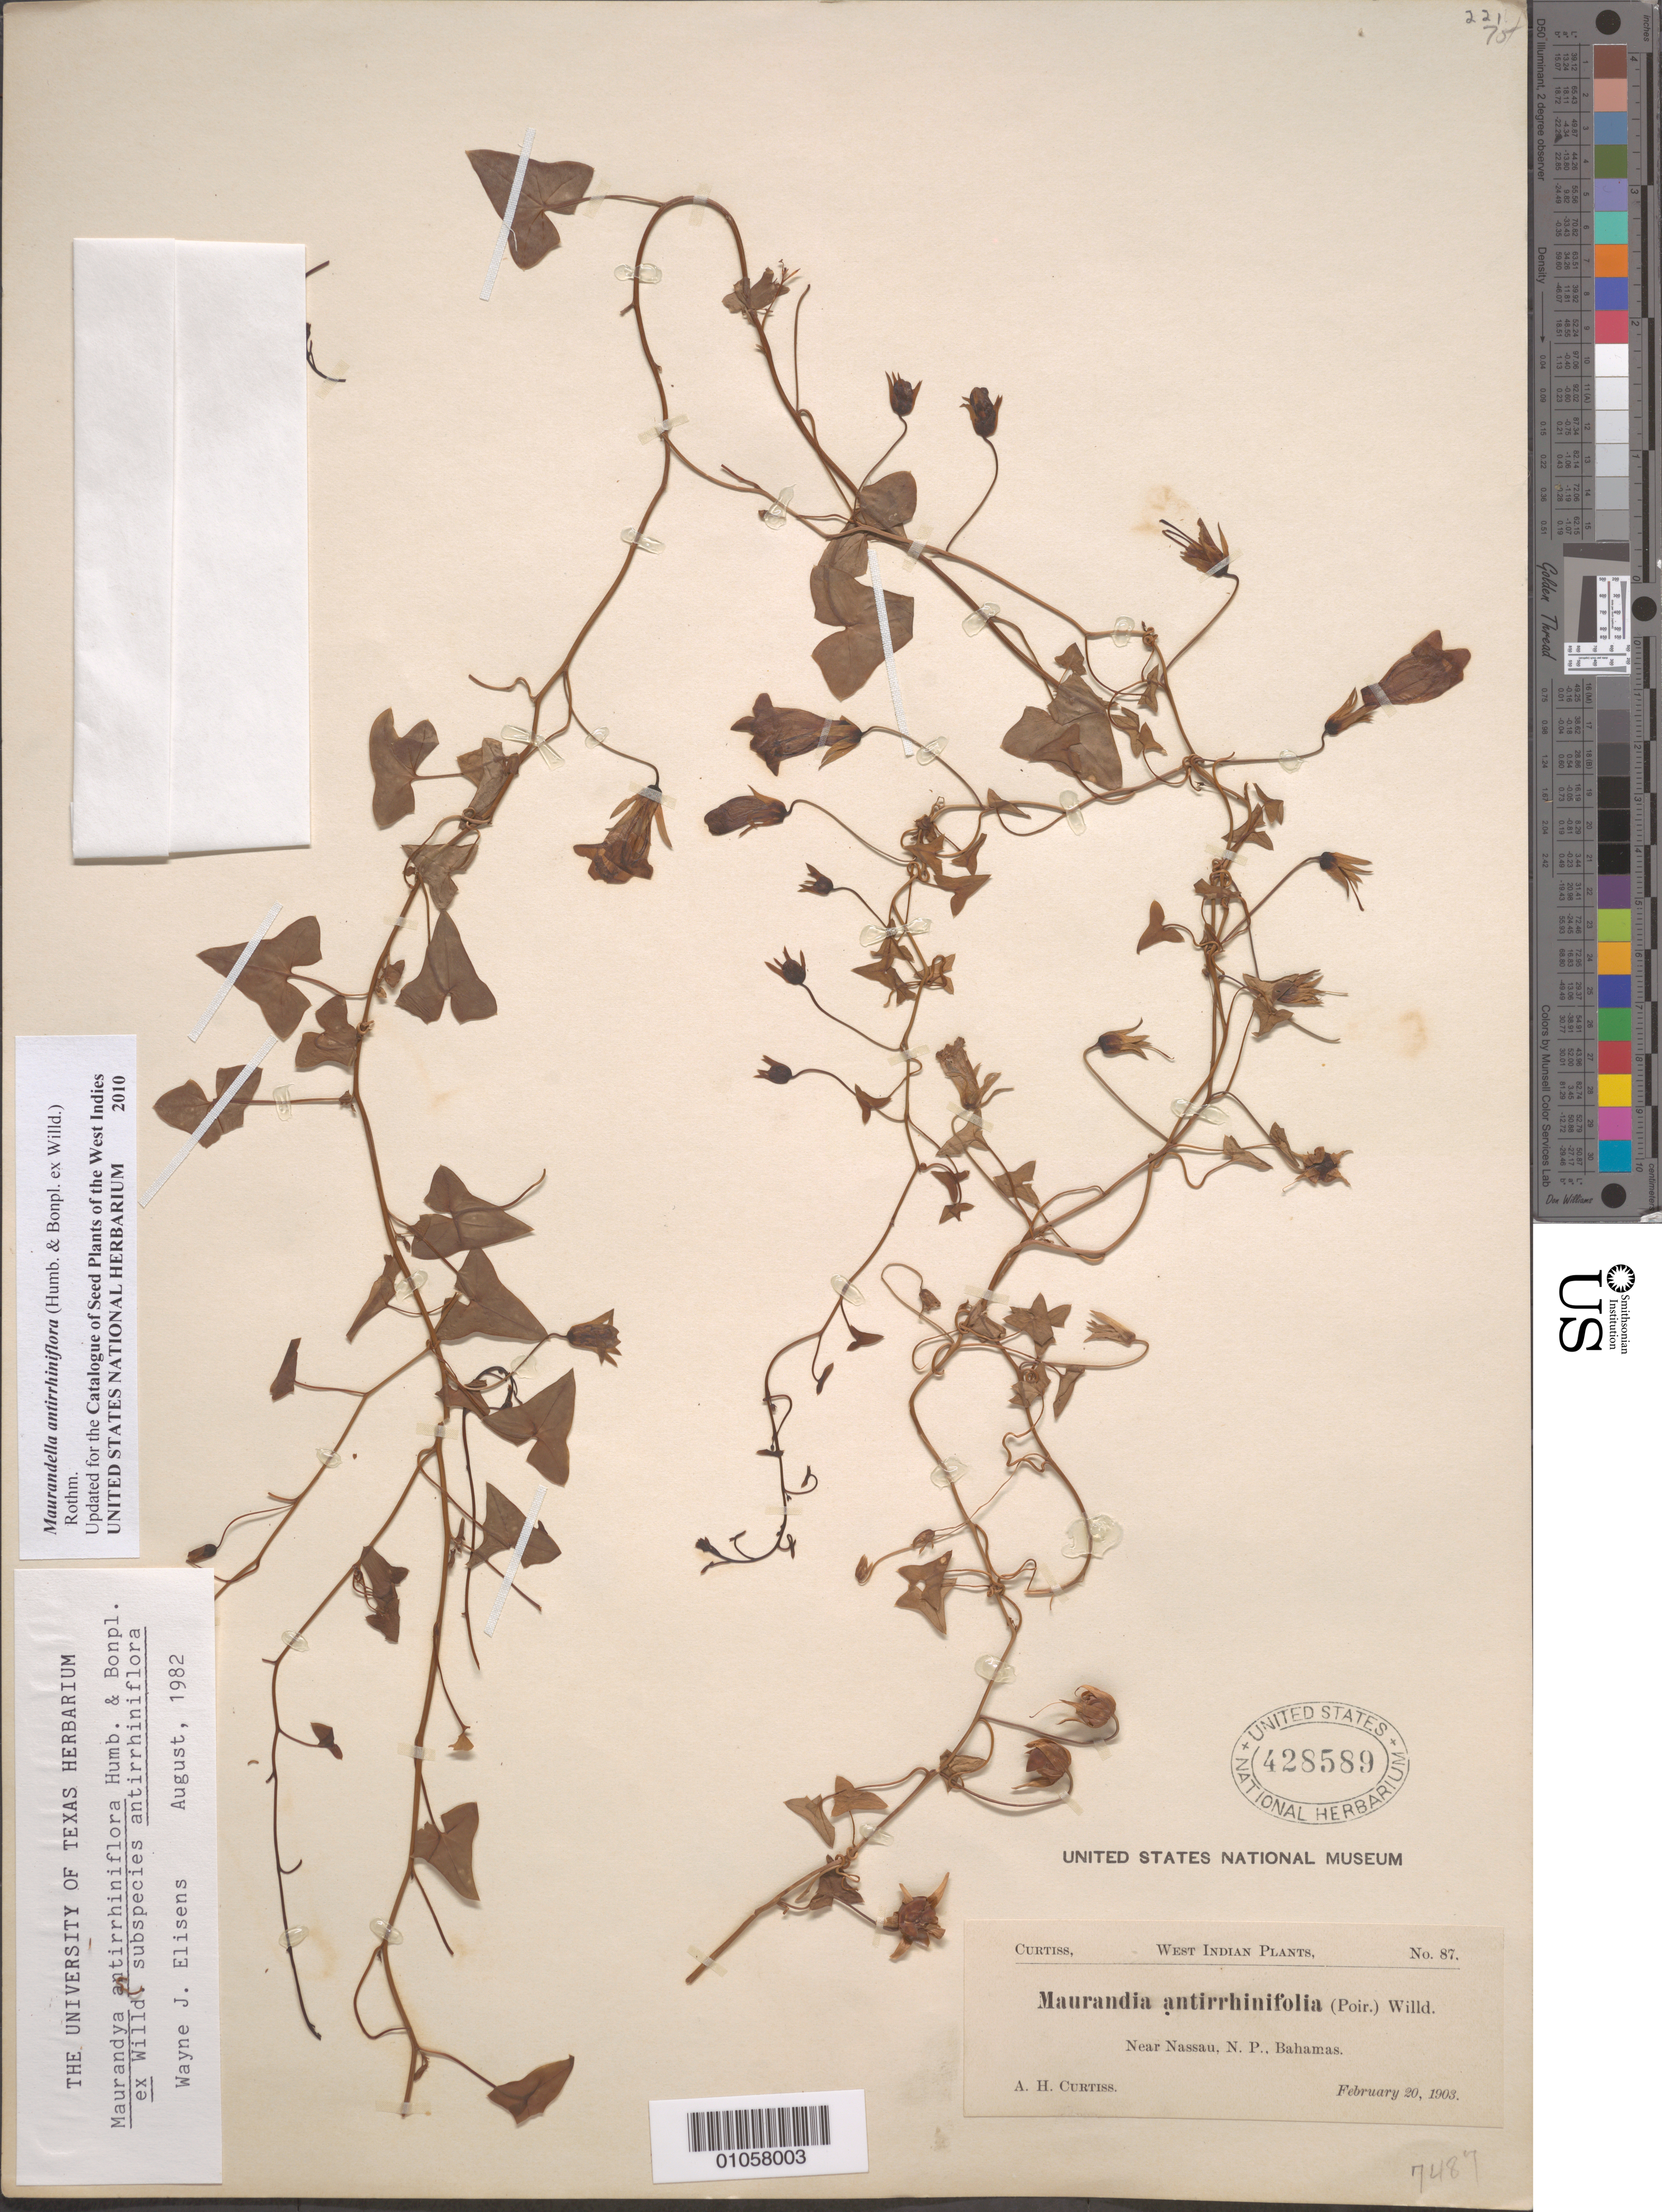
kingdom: Plantae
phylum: Tracheophyta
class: Magnoliopsida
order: Lamiales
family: Plantaginaceae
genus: Maurandella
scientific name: Maurandella antirrhiniflora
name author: (Humb. & Bonpl. ex Willd.) Rothm.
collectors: A. H. Curtiss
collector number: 87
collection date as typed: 20 Feb 1903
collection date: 1903-02-20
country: Bahamas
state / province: New Providence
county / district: Nassau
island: New Providence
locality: Nassau, near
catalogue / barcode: US 428589